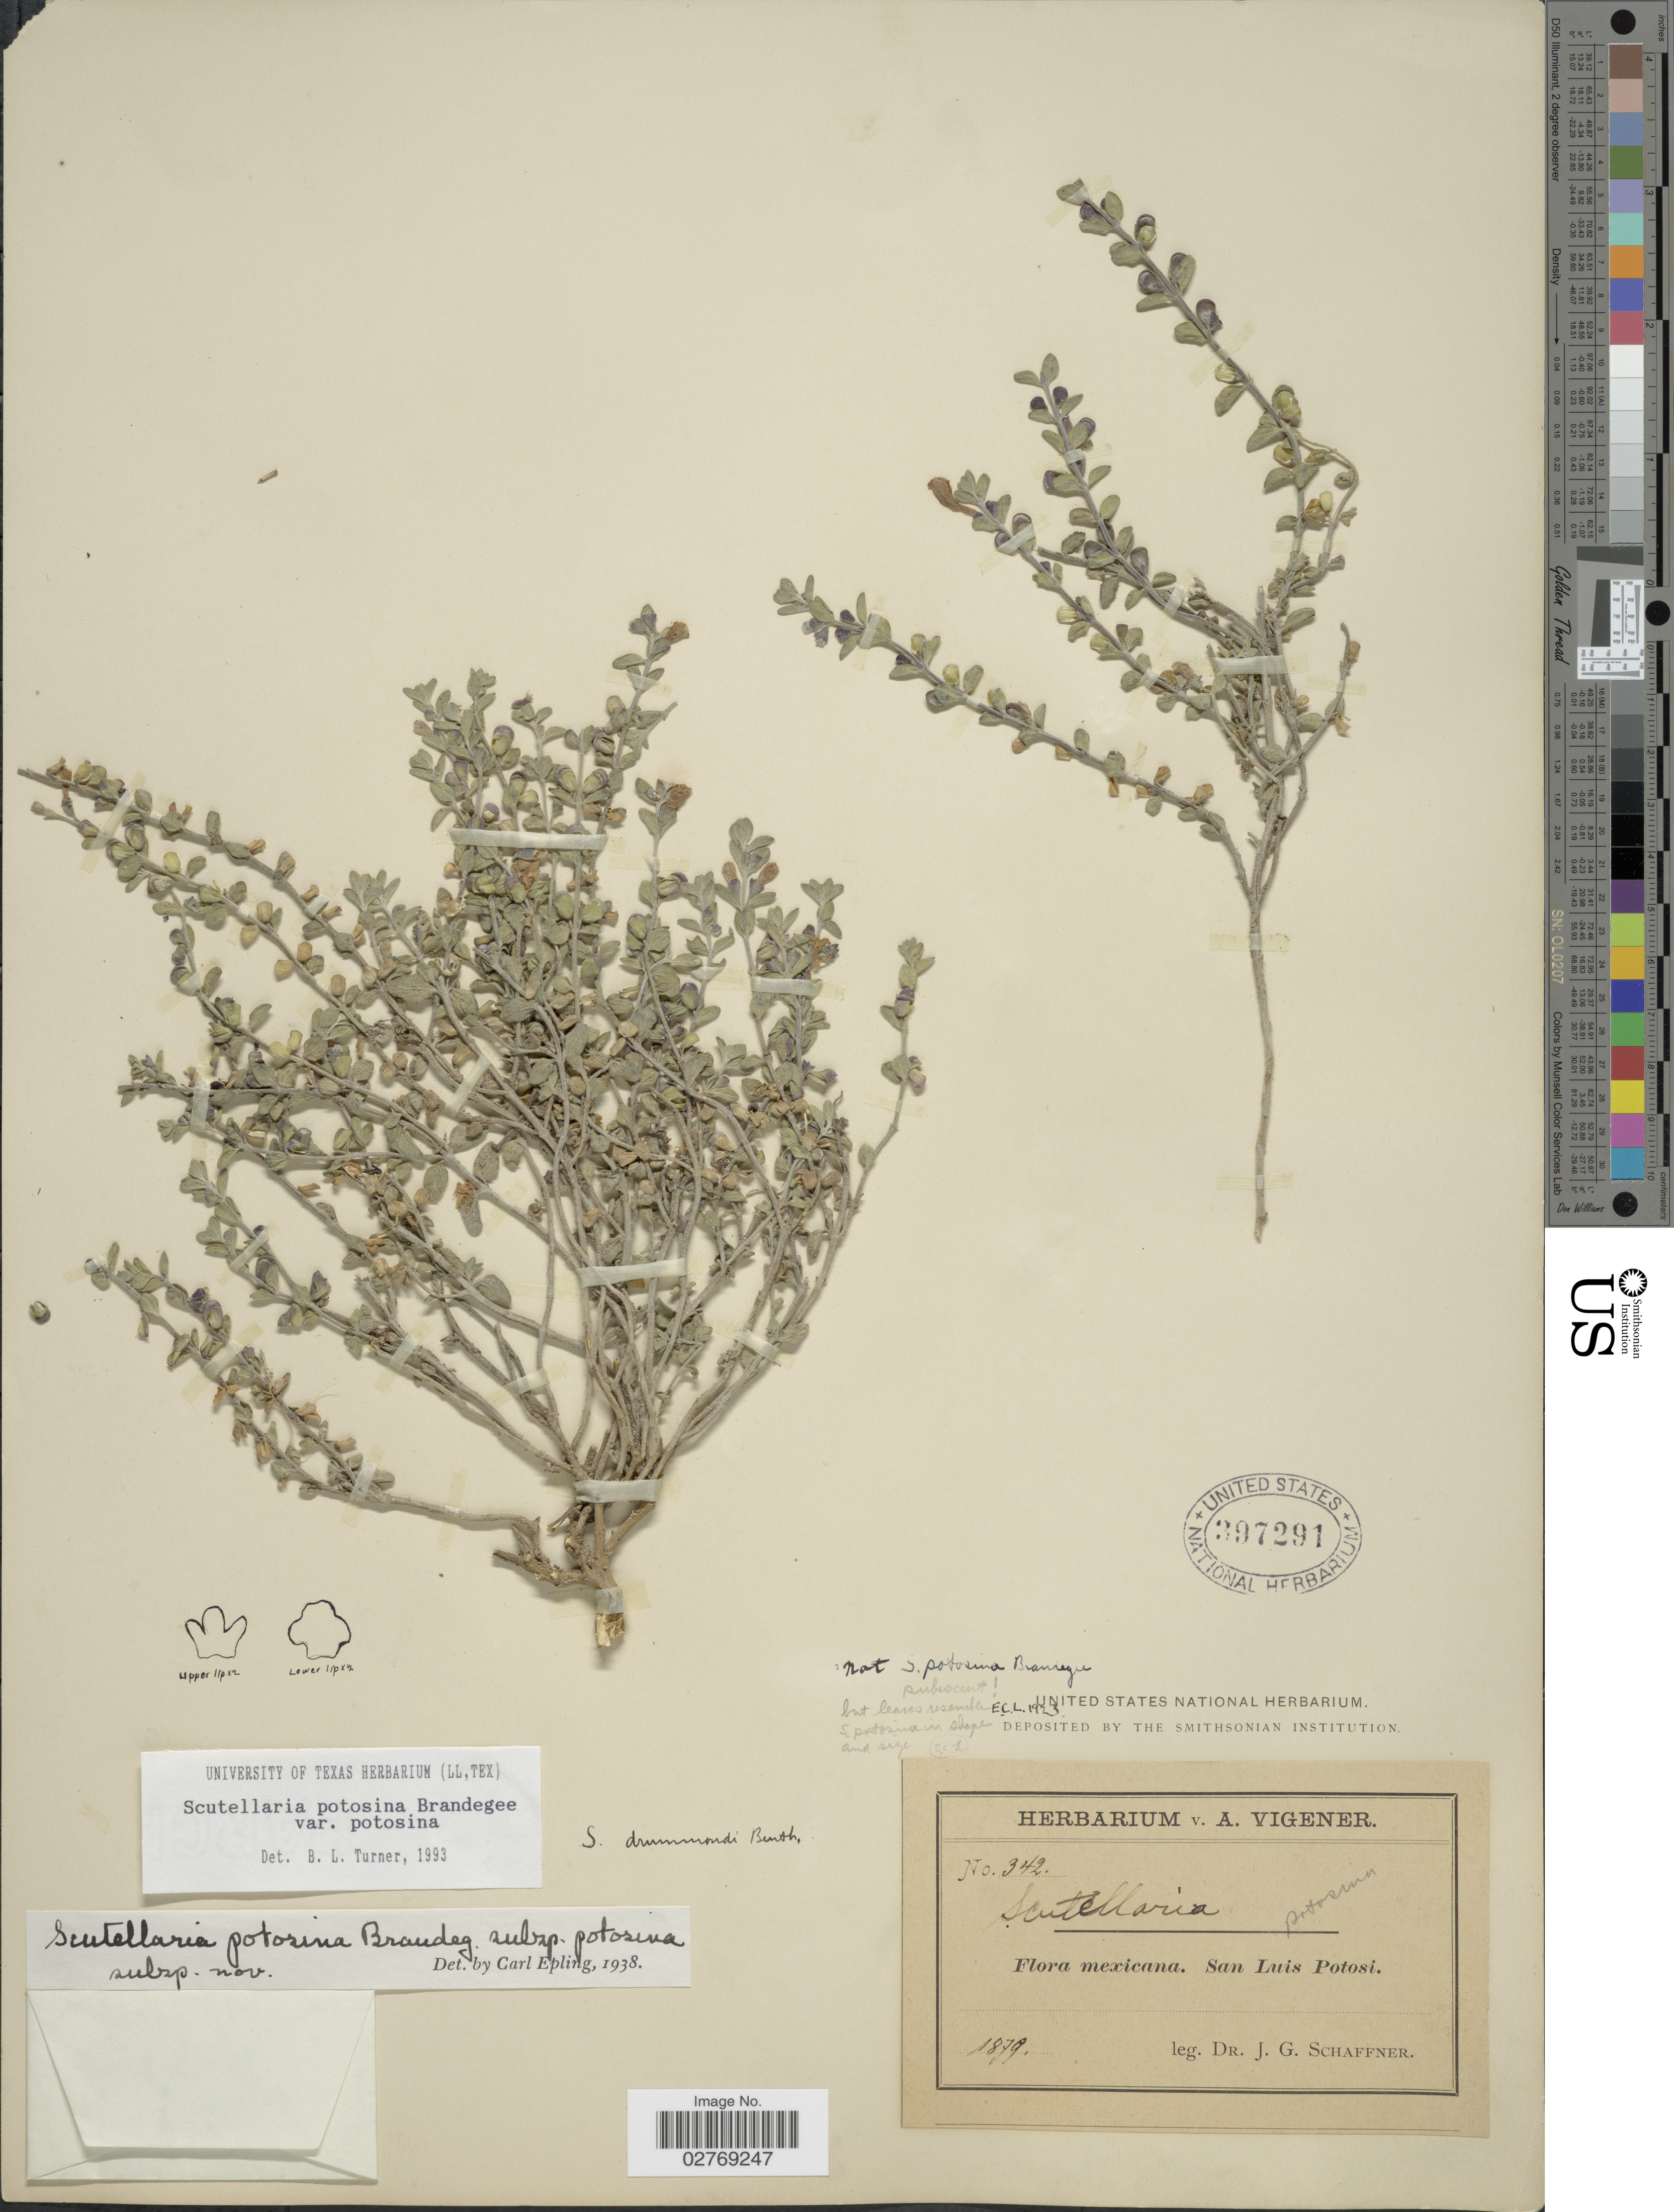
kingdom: Plantae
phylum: Tracheophyta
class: Magnoliopsida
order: Lamiales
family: Lamiaceae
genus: Scutellaria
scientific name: Scutellaria potosina var. potosina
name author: Brandegee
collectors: J. G. Schaffner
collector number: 342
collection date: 1879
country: Mexico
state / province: San Luis Potosí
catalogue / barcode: US 397291